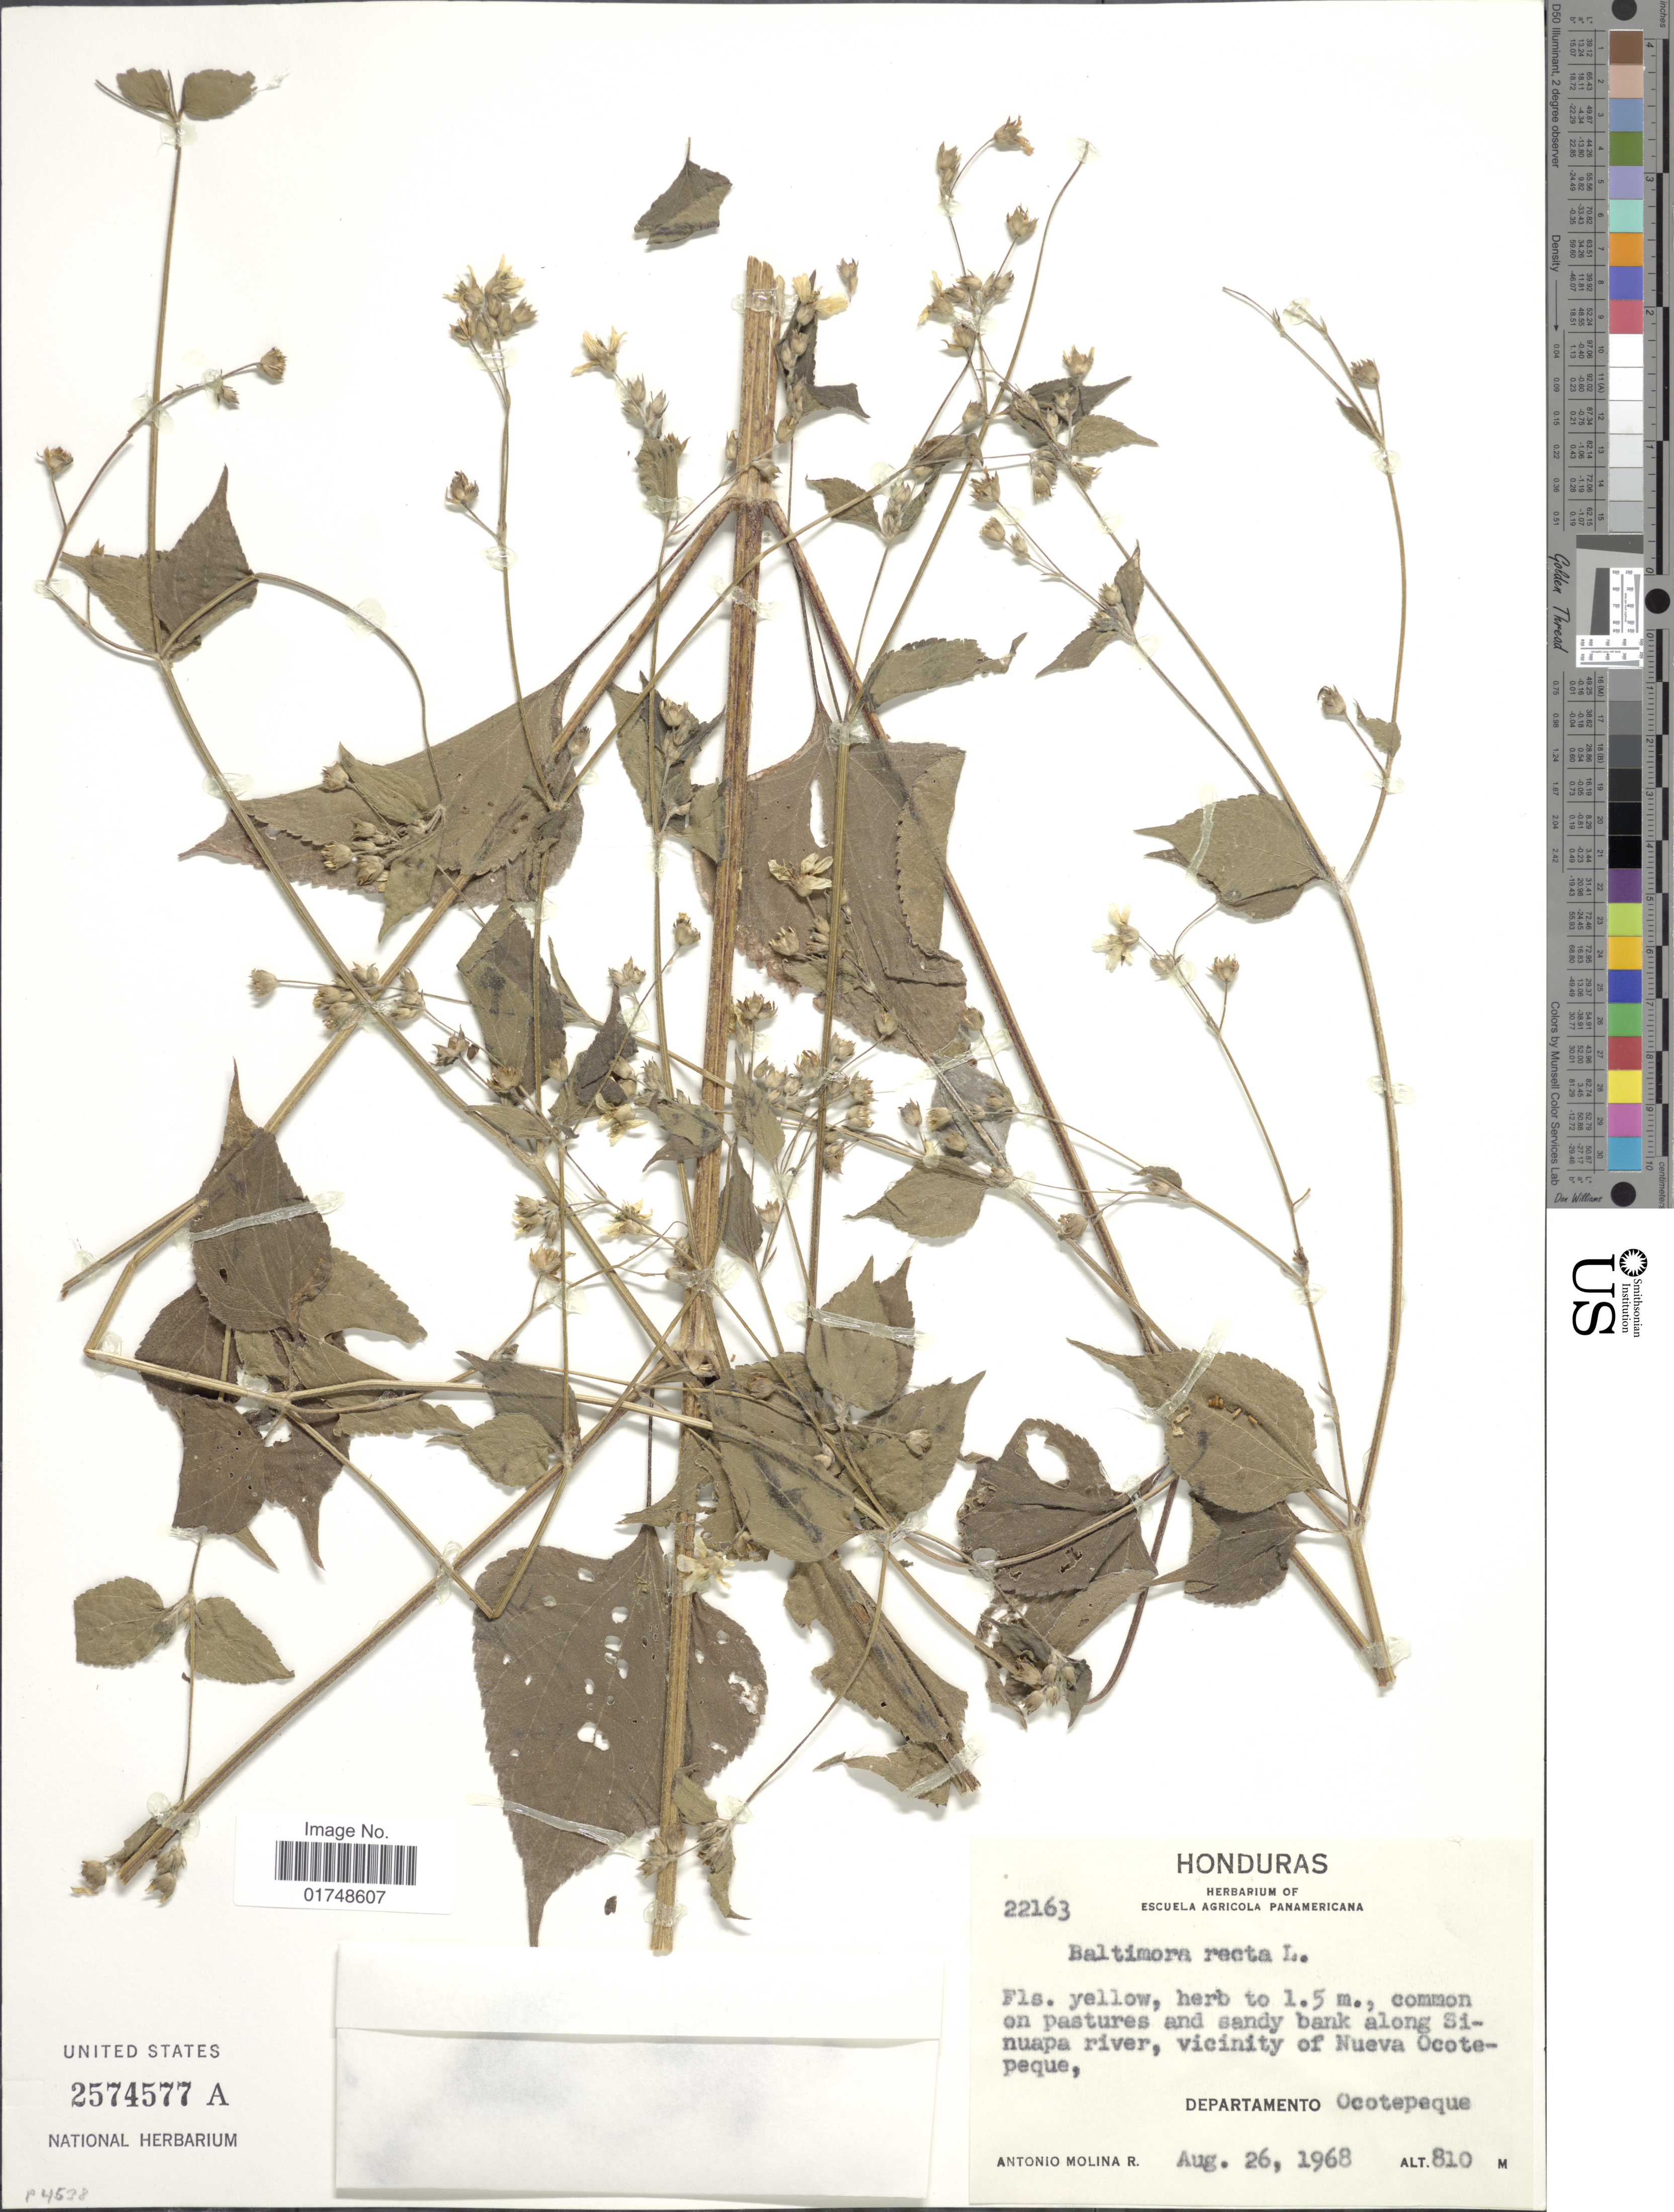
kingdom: Plantae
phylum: Tracheophyta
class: Magnoliopsida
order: Asterales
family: Asteraceae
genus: Baltimora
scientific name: Baltimora recta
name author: L.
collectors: A. Molina R.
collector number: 22163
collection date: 1968-08-26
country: Honduras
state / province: Ocotepeque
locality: Along Sinuapa river, vicinity of Nueva Ocotepeque, Departamento Ocotepeque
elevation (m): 810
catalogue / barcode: US 2574577A